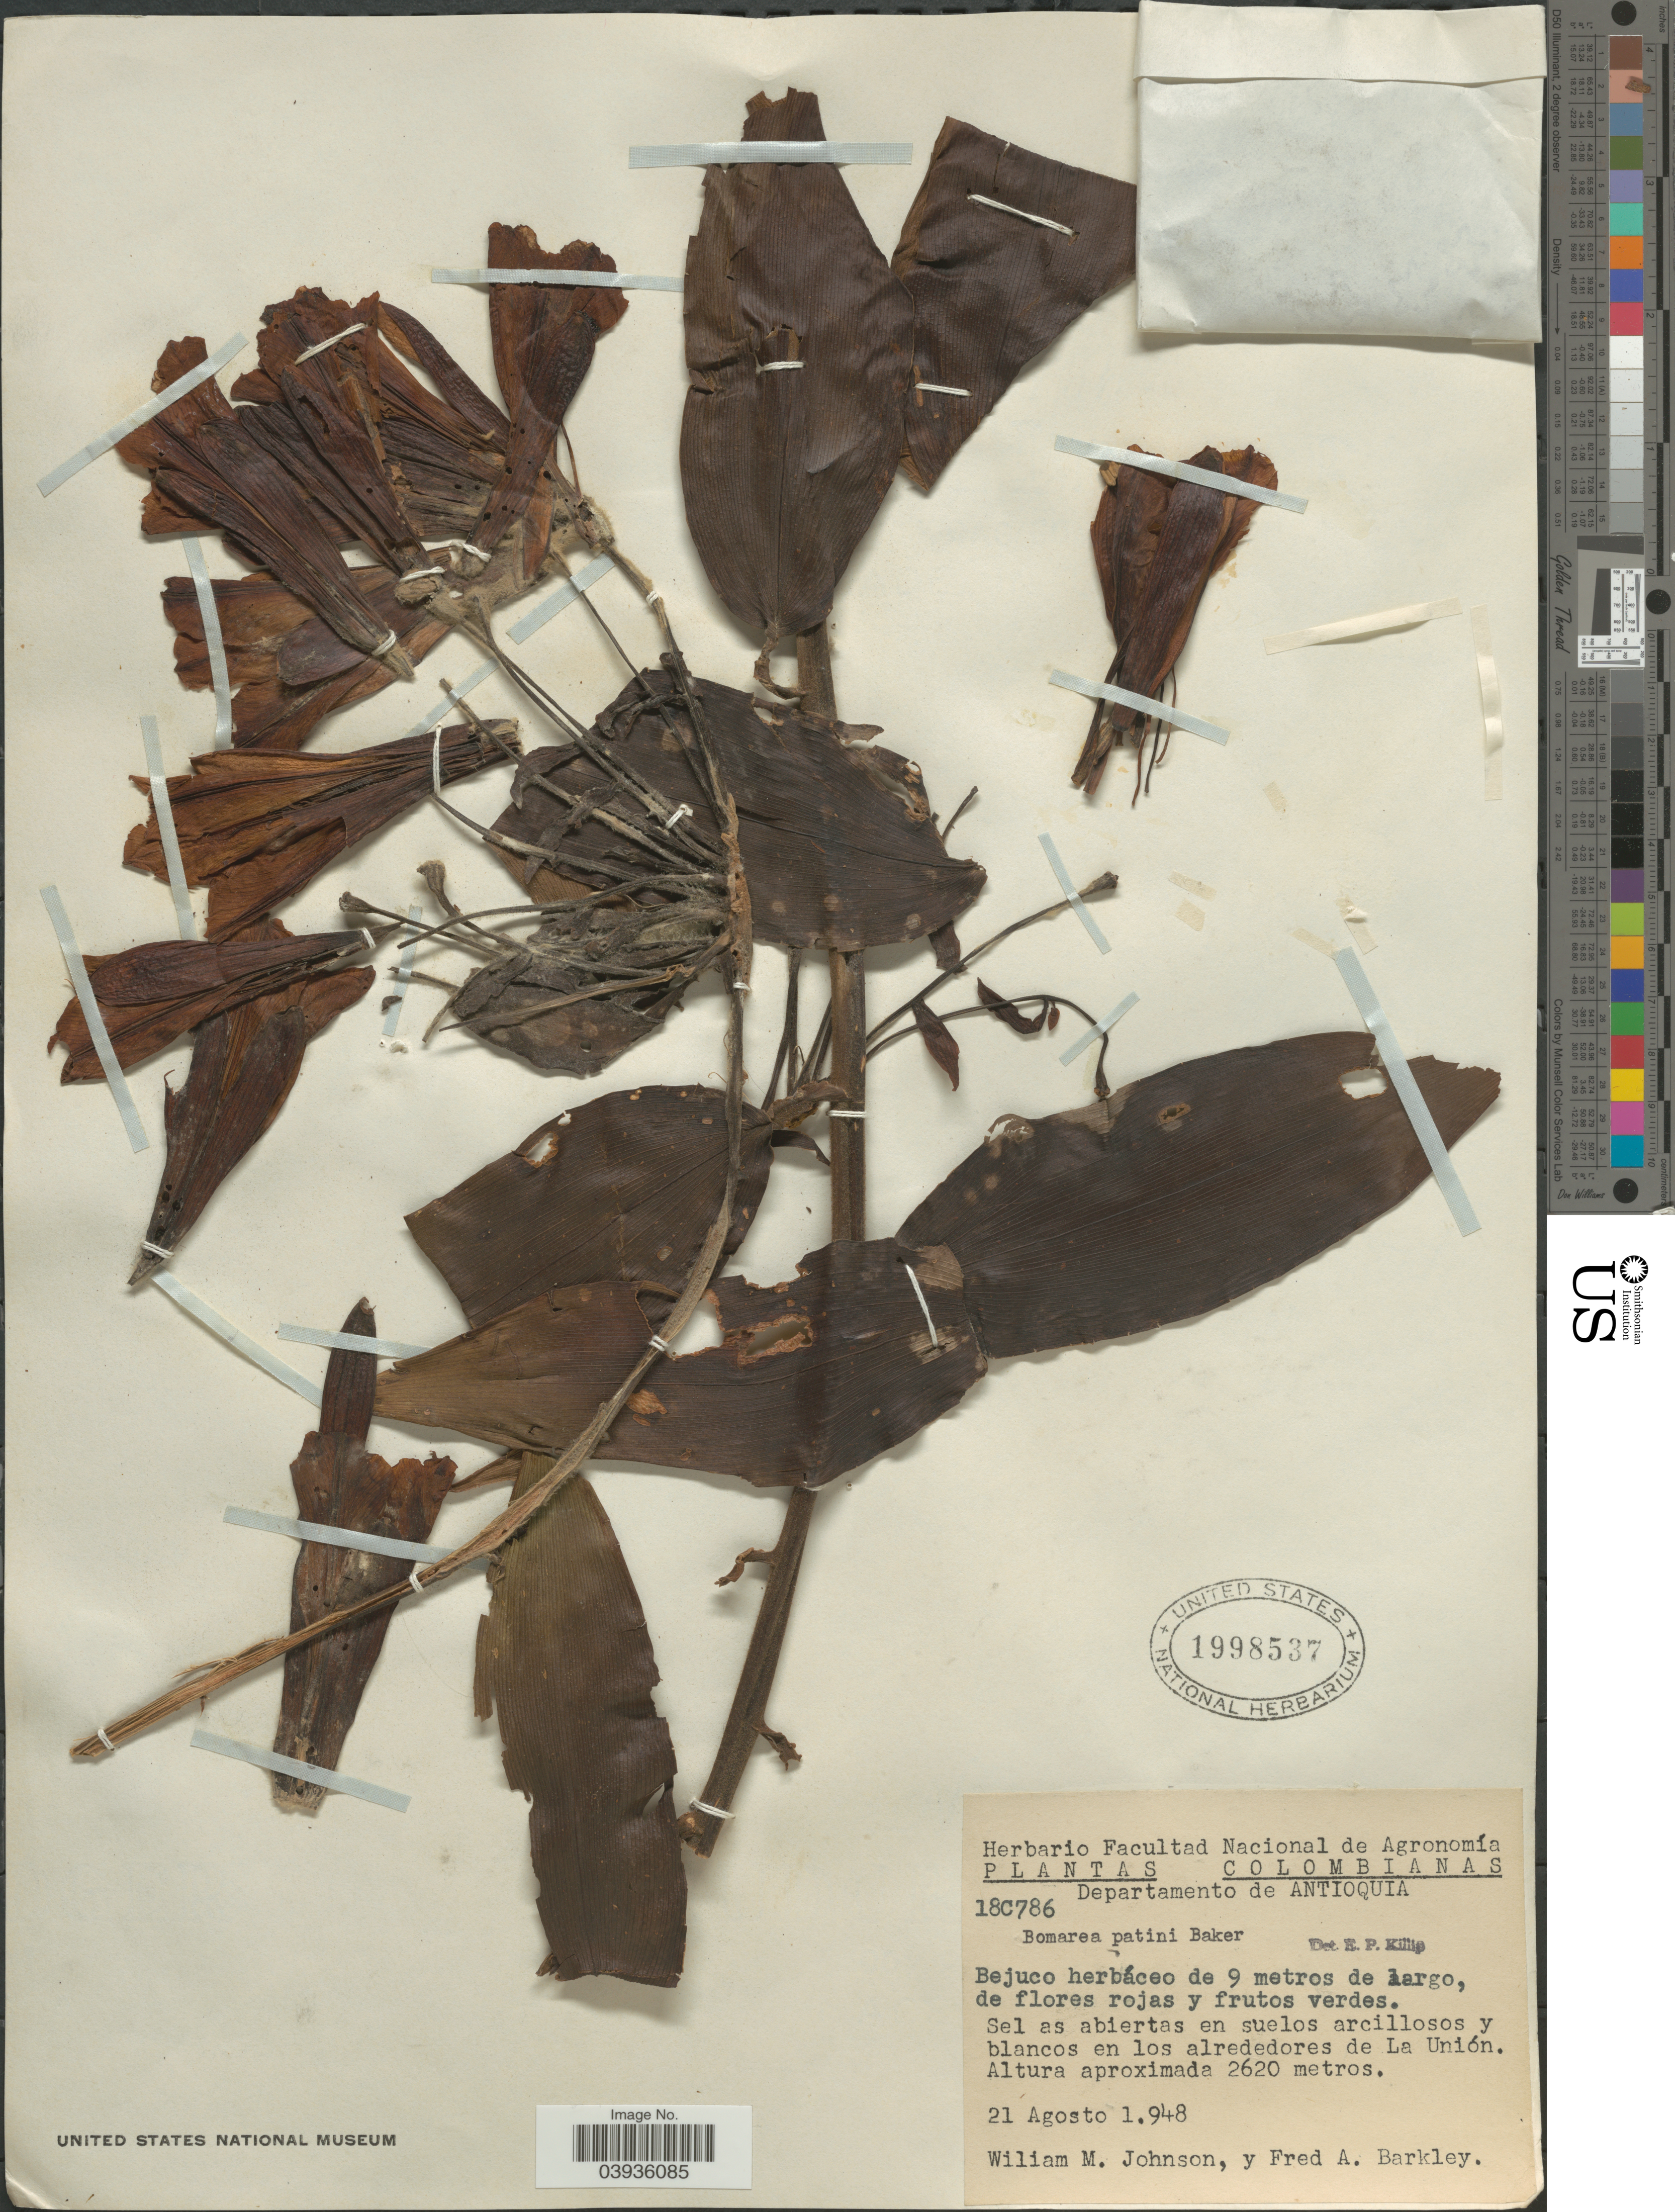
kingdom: Plantae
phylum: Tracheophyta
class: Liliopsida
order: Liliales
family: Alstroemeriaceae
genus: Bomarea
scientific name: Bomarea patinii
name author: Baker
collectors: W. M. Johnson & F. A. Barkley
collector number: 18C786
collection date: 1948-08-21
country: Colombia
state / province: Antioquia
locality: Departamento de Antioquia. Sel as abiertas en suelos arcillosos y blancos en los alrededores de La Unión.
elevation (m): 2620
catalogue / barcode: US 1998537